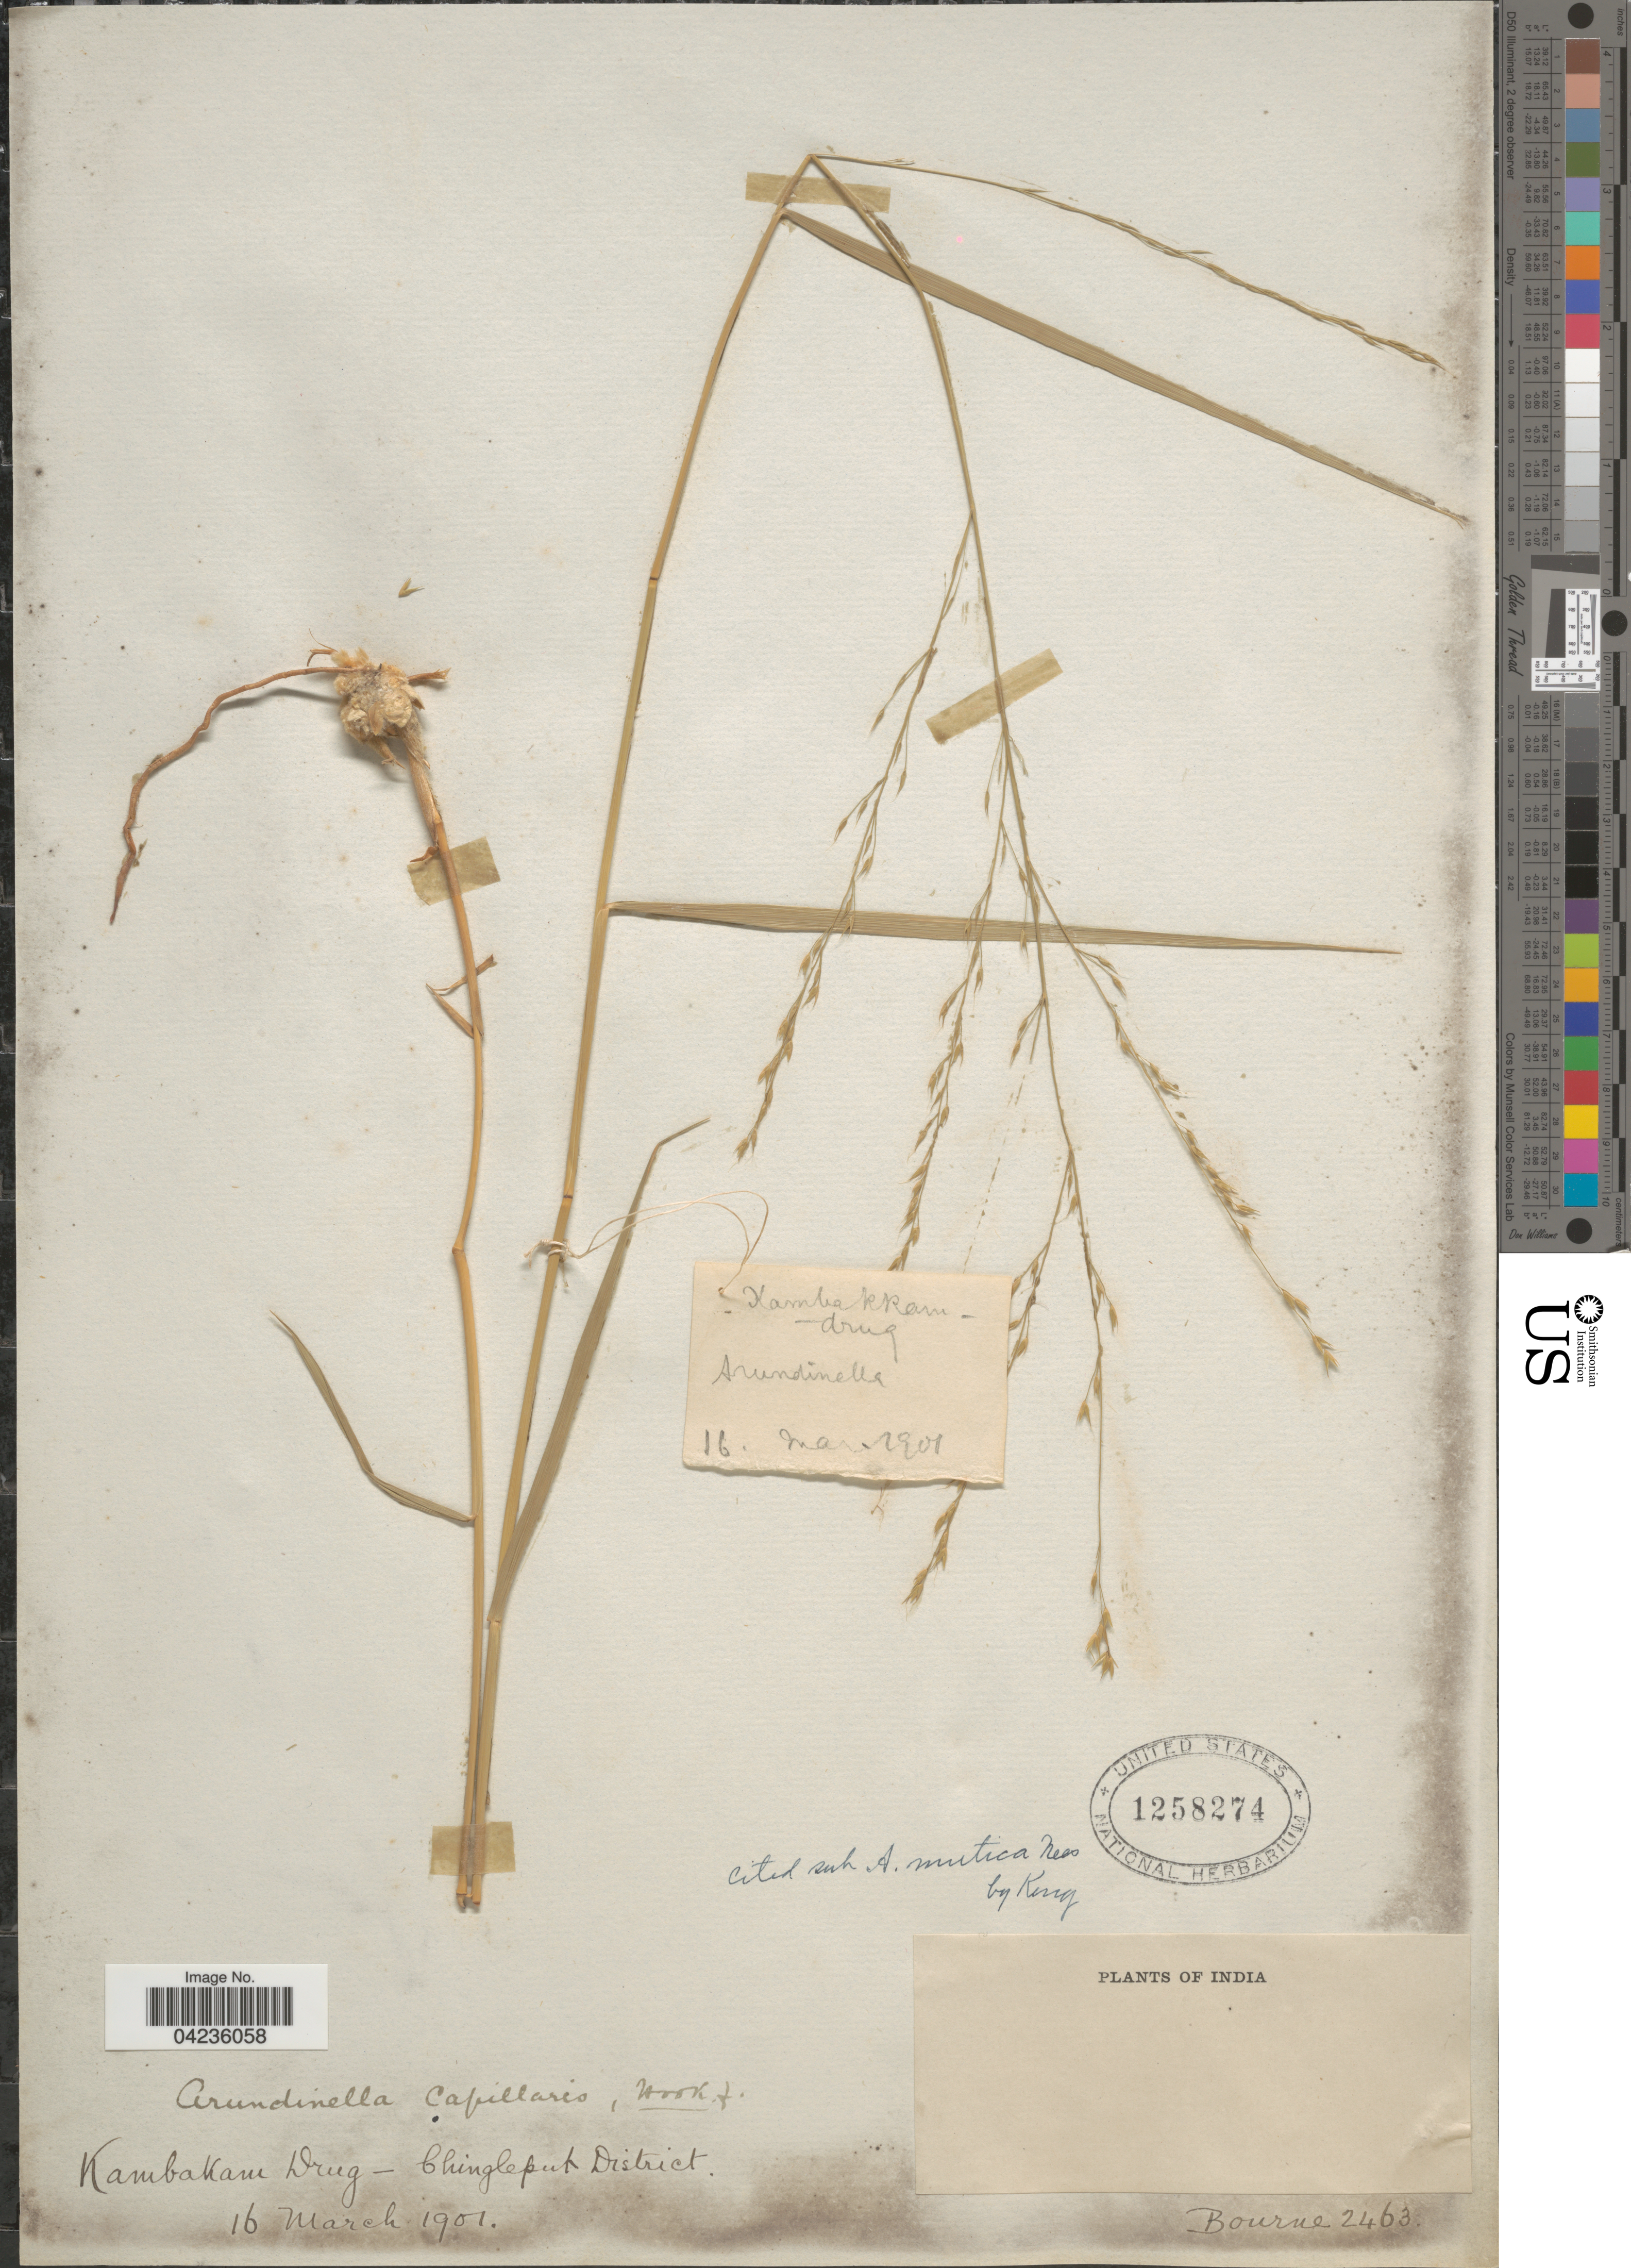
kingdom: Plantae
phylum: Tracheophyta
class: Liliopsida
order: Poales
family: Poaceae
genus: Arundinella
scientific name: Arundinella setosa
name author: Trin.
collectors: -- Bourne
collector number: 2463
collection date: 1901-03-16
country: India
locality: Kambakam Drug - Chingleput District.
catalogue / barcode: US 1258274